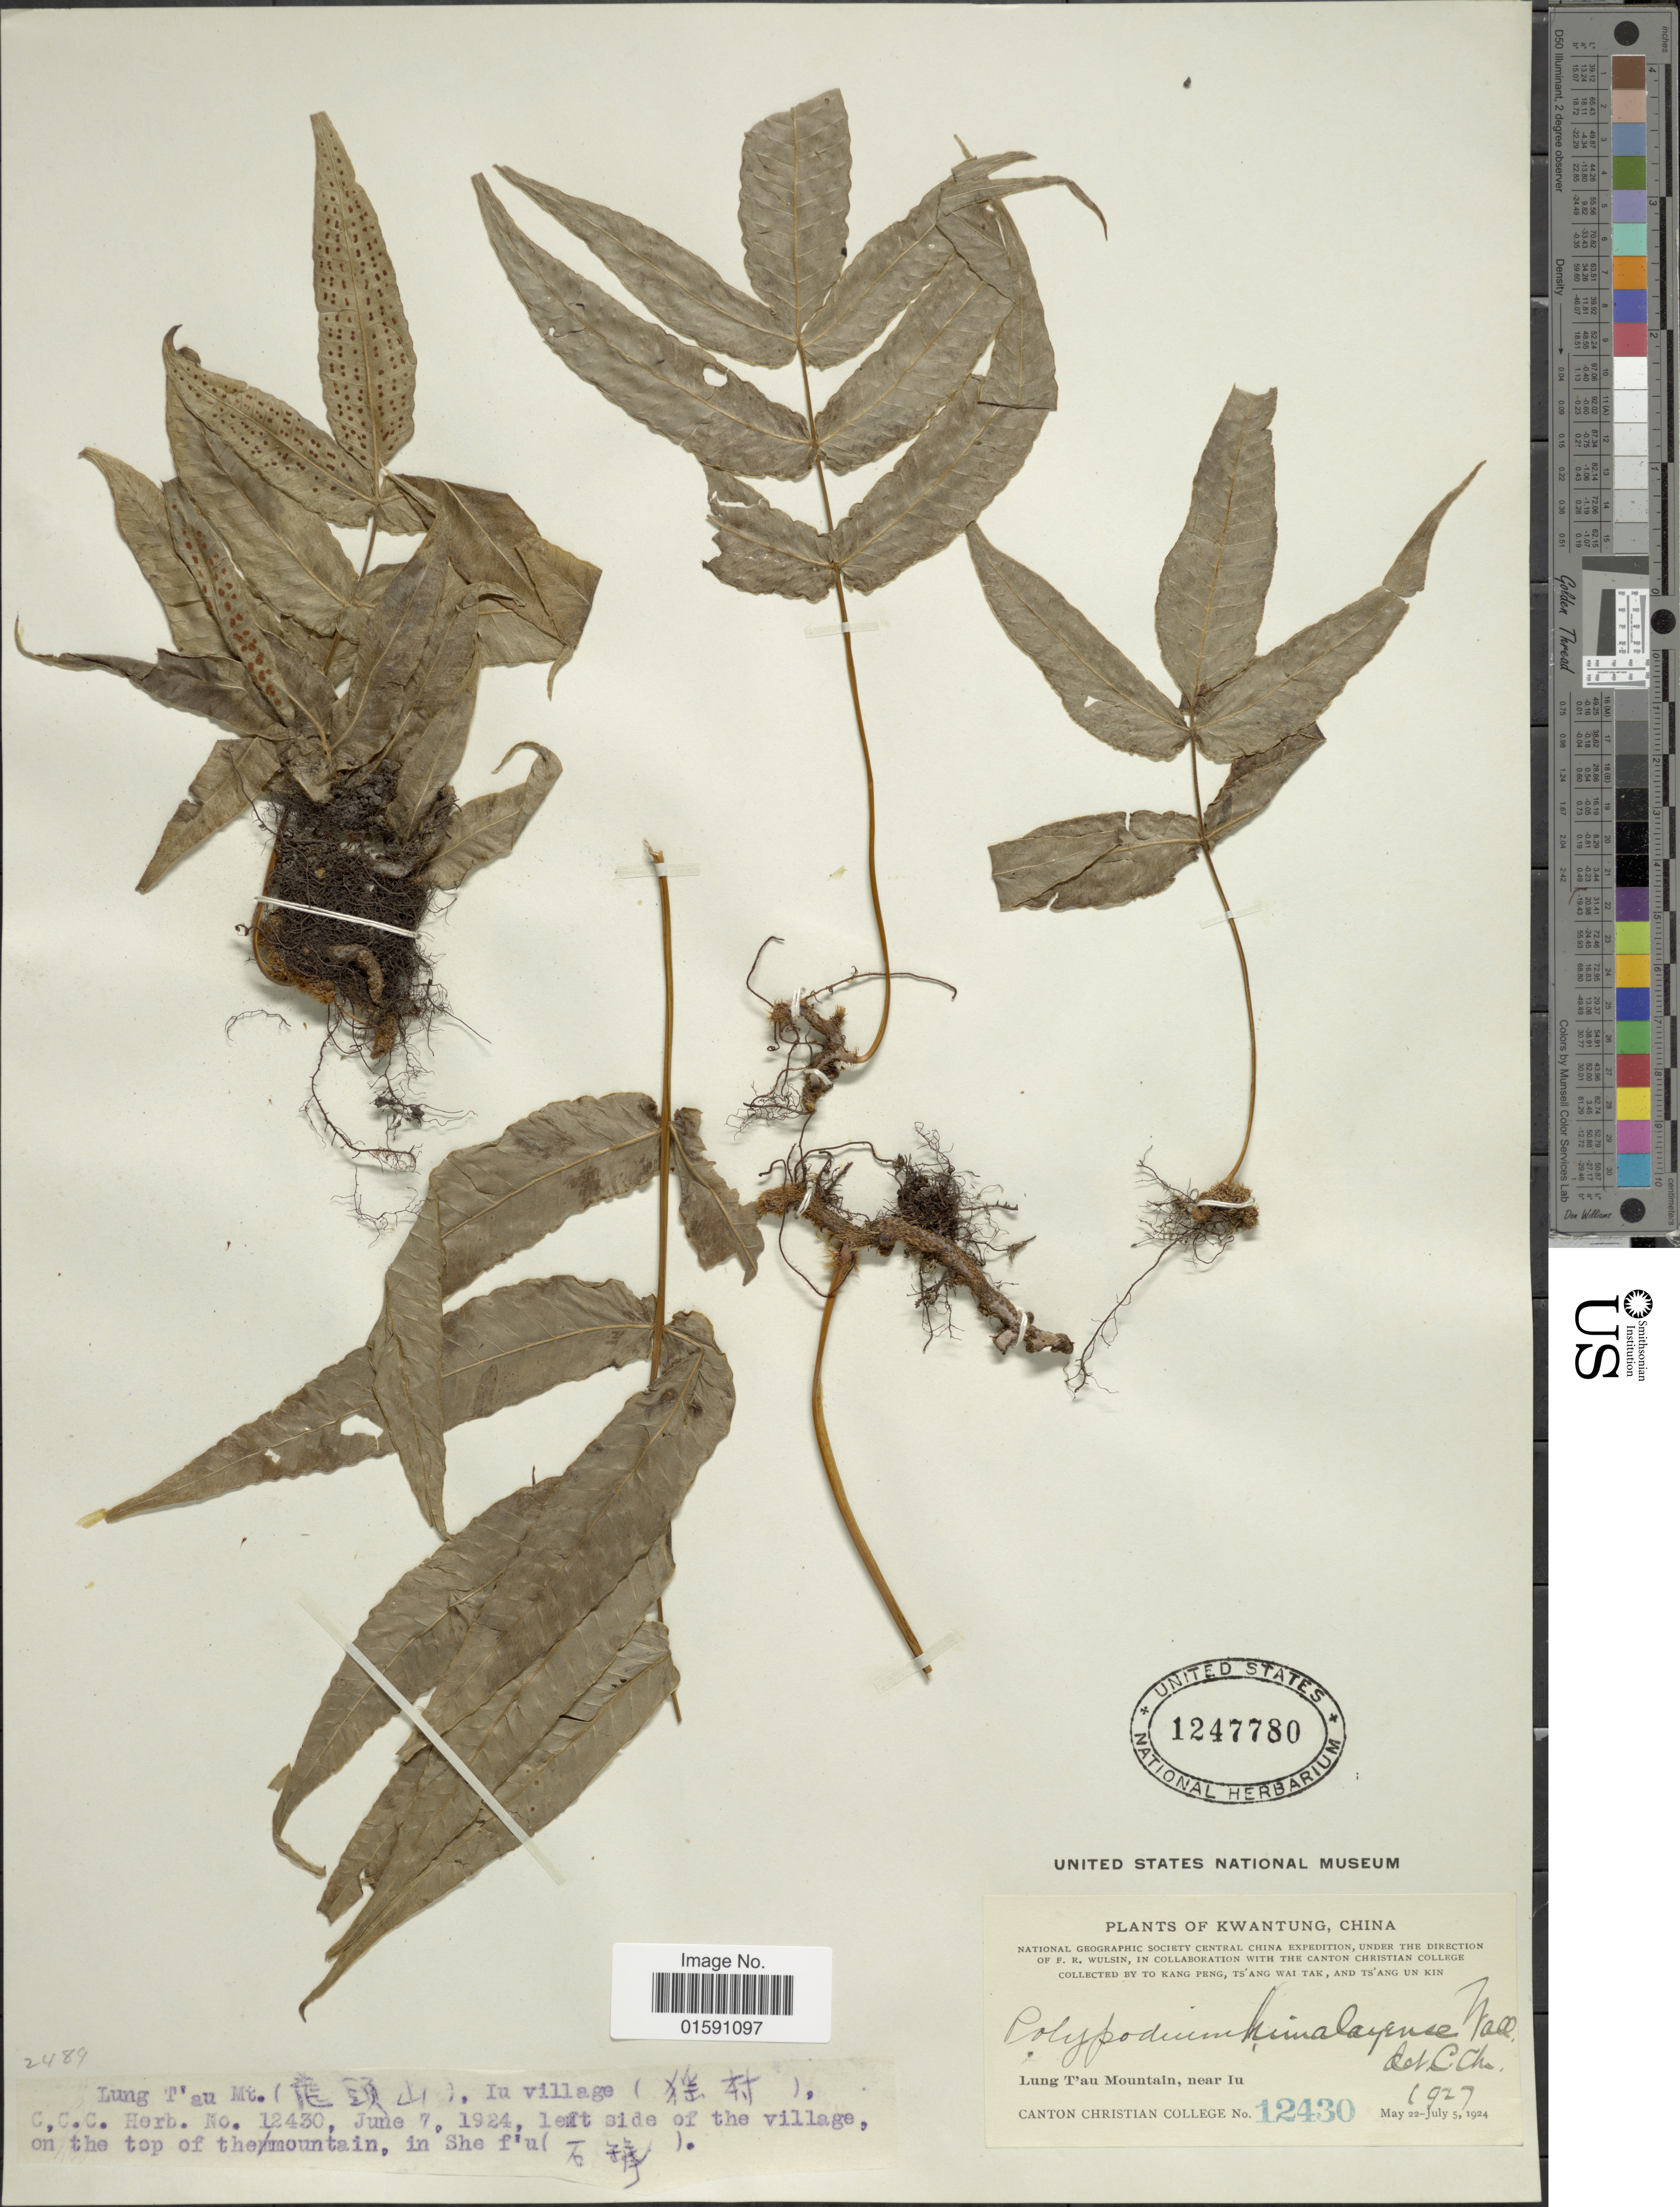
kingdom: Plantae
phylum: Tracheophyta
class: Polypodiopsida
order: Polypodiales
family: Polypodiaceae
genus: Arthromeris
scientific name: Arthromeris himalayensis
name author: (Hook.) Ching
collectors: Canton Christian College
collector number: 12430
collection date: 1924-05-22/1924-07-05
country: China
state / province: Guangdong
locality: Kwangtung. Lung T'au Mountain;, near Iu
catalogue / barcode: US 1247780